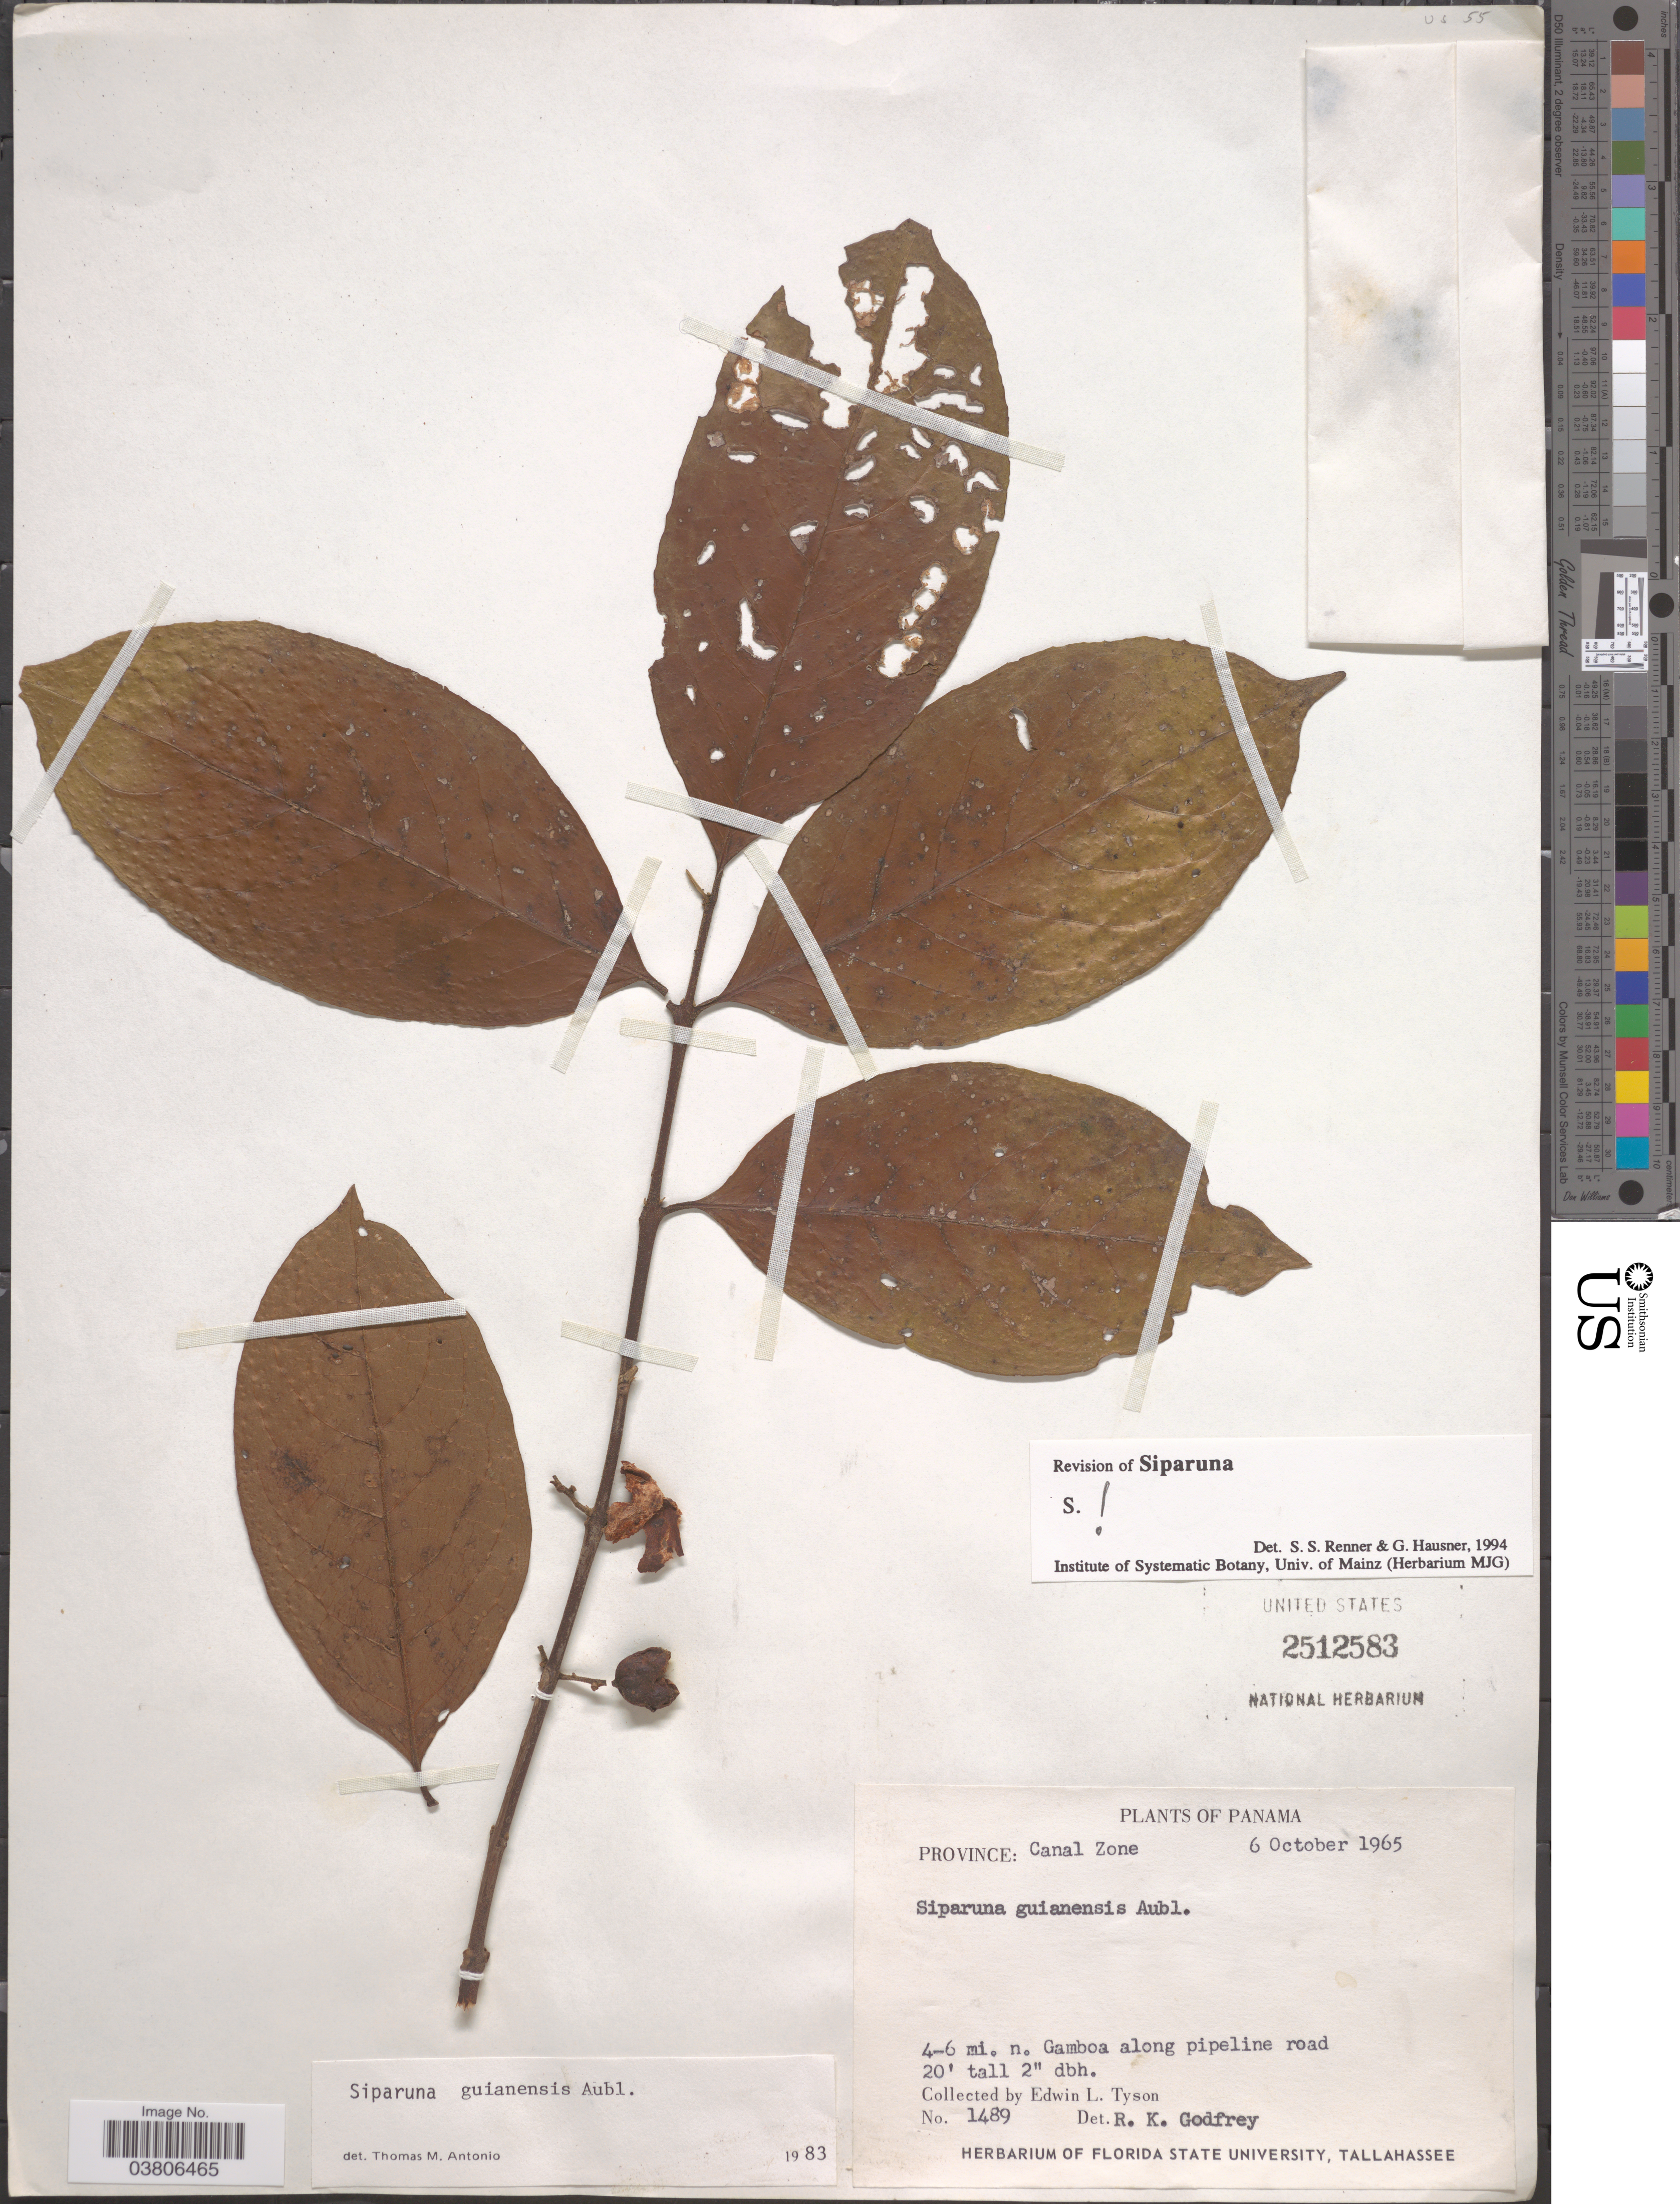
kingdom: Plantae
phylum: Tracheophyta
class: Magnoliopsida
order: Laurales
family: Siparunaceae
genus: Siparuna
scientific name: Siparuna guianensis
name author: Aubl.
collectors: E. L. Tyson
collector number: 1489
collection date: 1965-10-06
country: Panama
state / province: Colón / Panamá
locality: Province: Canal Zone. 4-6 mi. n. Gamboa along pipeline road.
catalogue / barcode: US 2512583